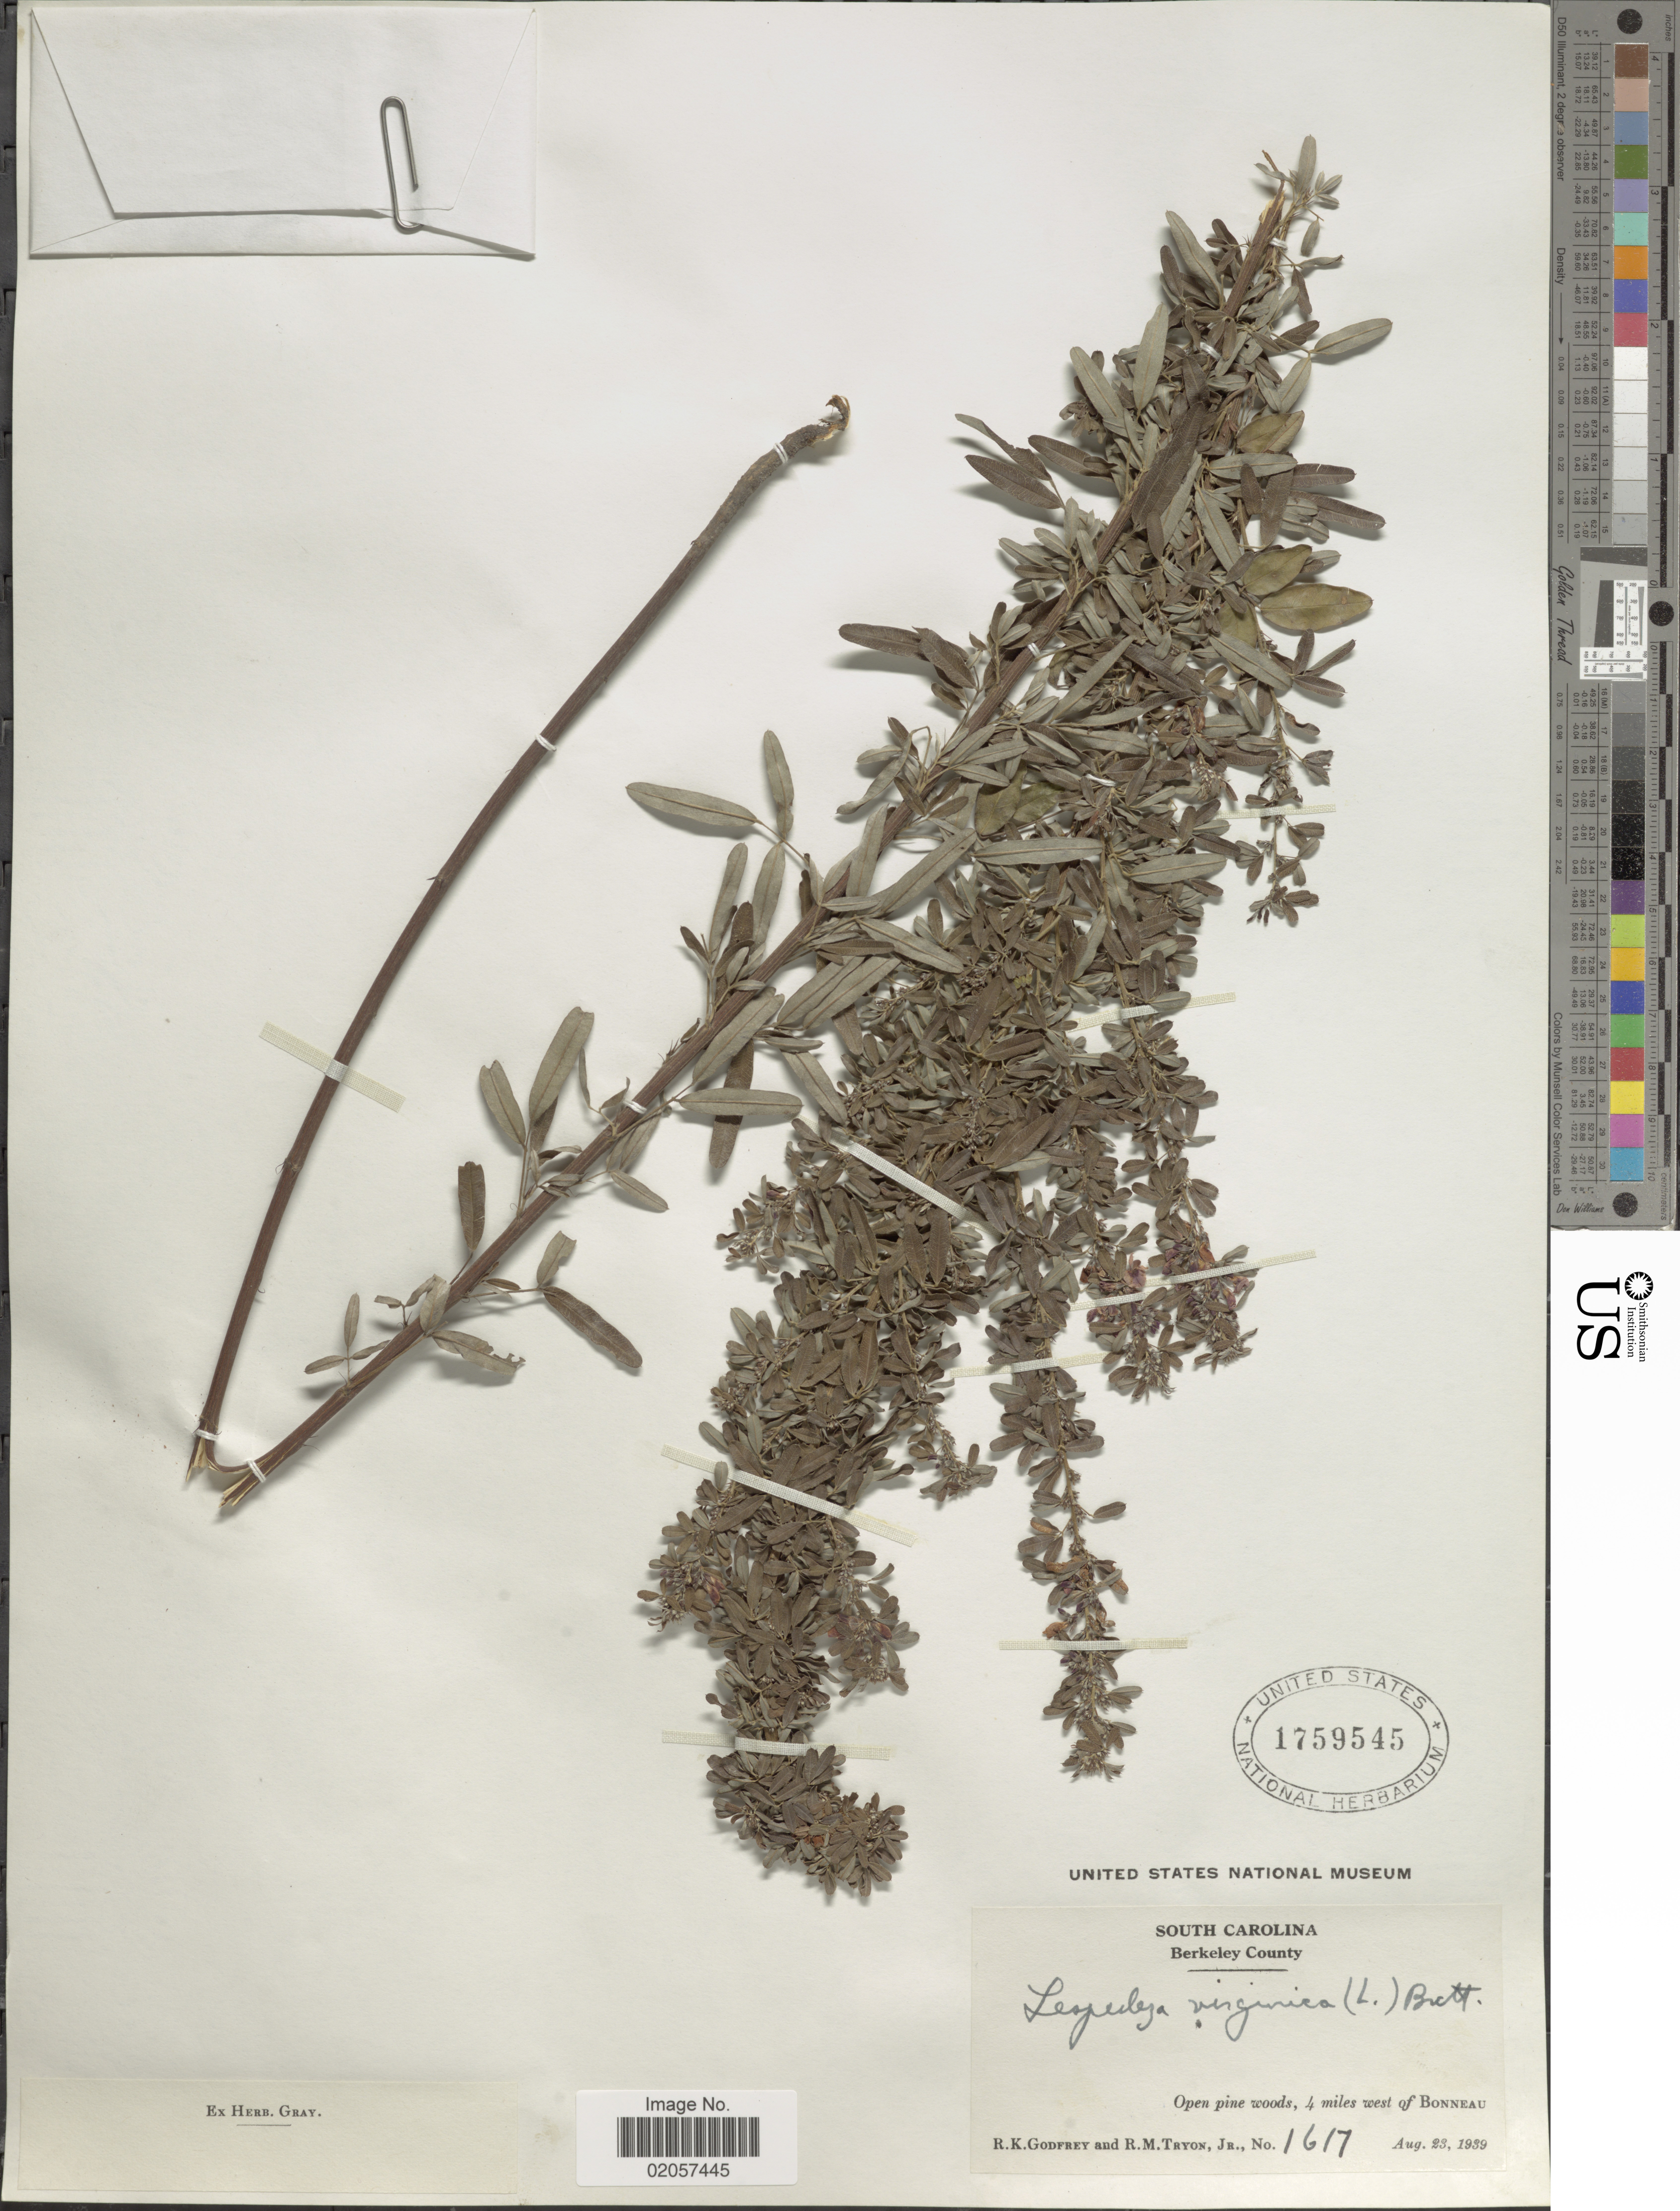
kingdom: Plantae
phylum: Tracheophyta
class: Magnoliopsida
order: Fabales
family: Fabaceae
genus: Lespedeza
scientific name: Lespedeza virginica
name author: (L.) Britton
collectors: R. K. Godfrey & R. M. Tryon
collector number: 1617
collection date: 1939-08-23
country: United States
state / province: South Carolina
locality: South Carolina. Berkeley County, Open pine woods, 4 miles west of Bonneau.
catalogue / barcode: US 1759545